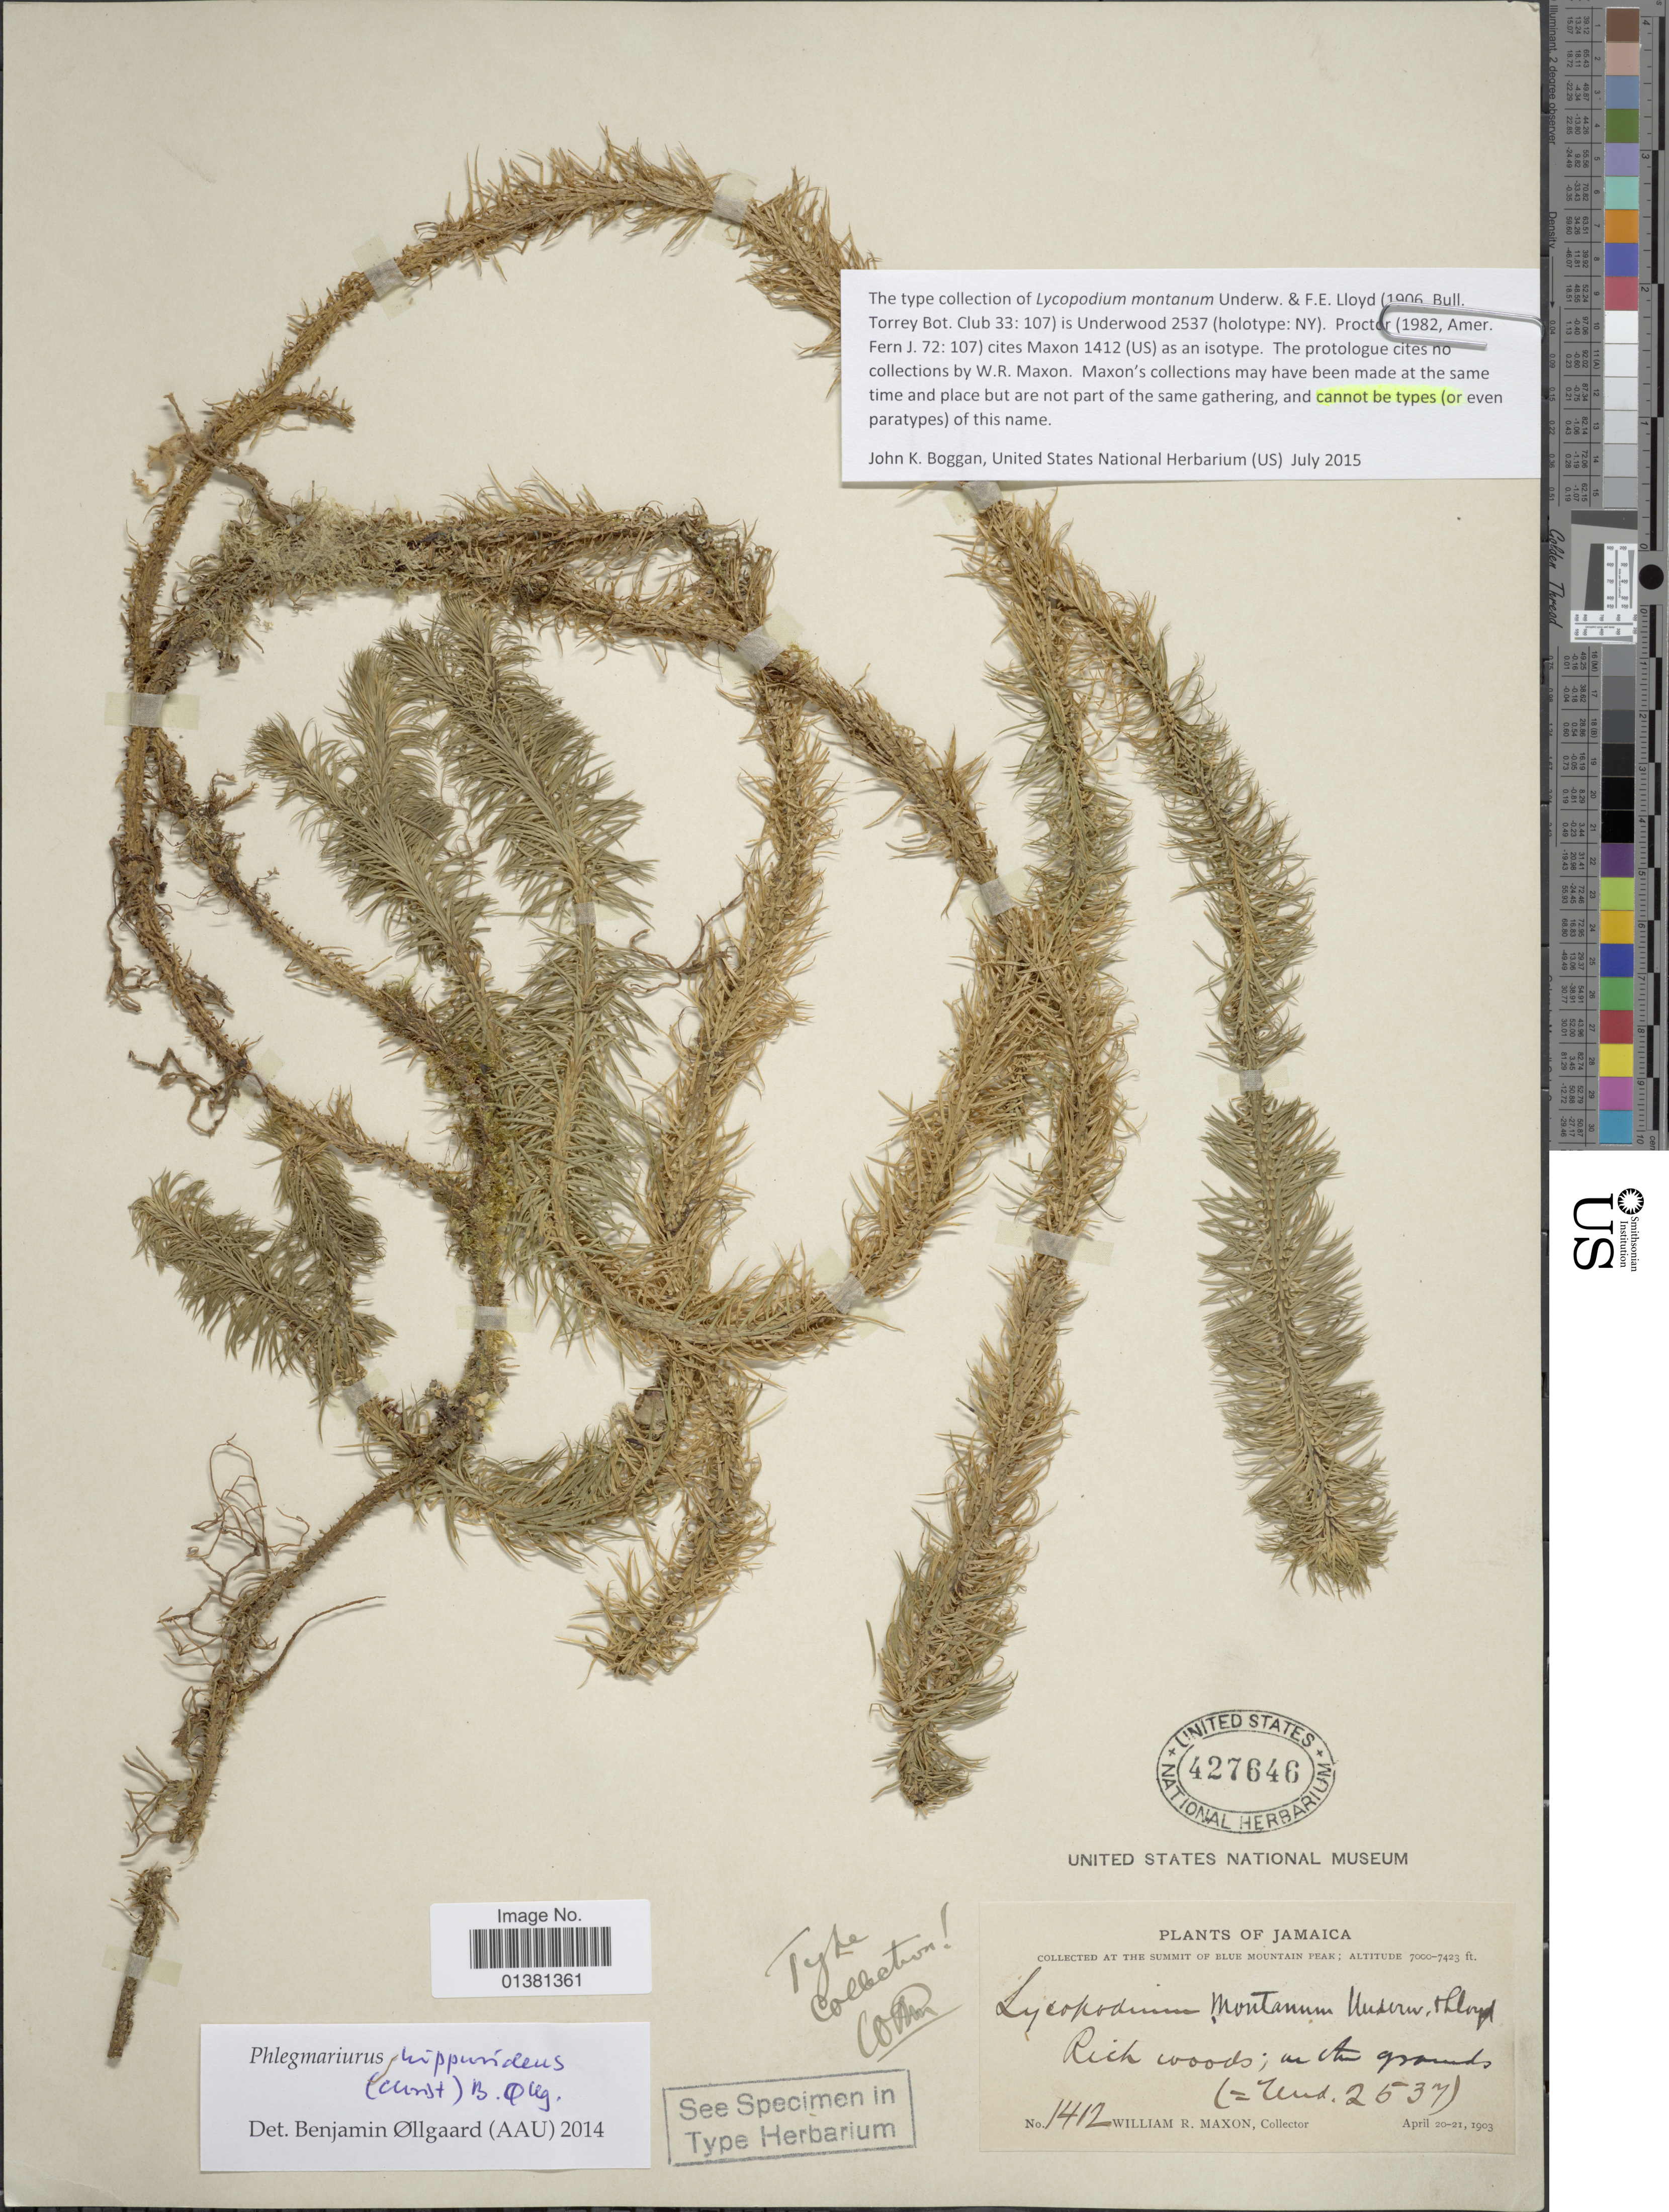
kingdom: Plantae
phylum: Tracheophyta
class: Lycopodiopsida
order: Lycopodiales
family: Lycopodiaceae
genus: Phlegmariurus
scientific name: Phlegmariurus hippurideus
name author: (Christ) B. Øllg.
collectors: W. R. Maxon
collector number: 1412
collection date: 1903-04-20/1903-04-21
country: Jamaica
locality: Ath the summit of Blue Mountain Peak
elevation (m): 2134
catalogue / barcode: US 427646